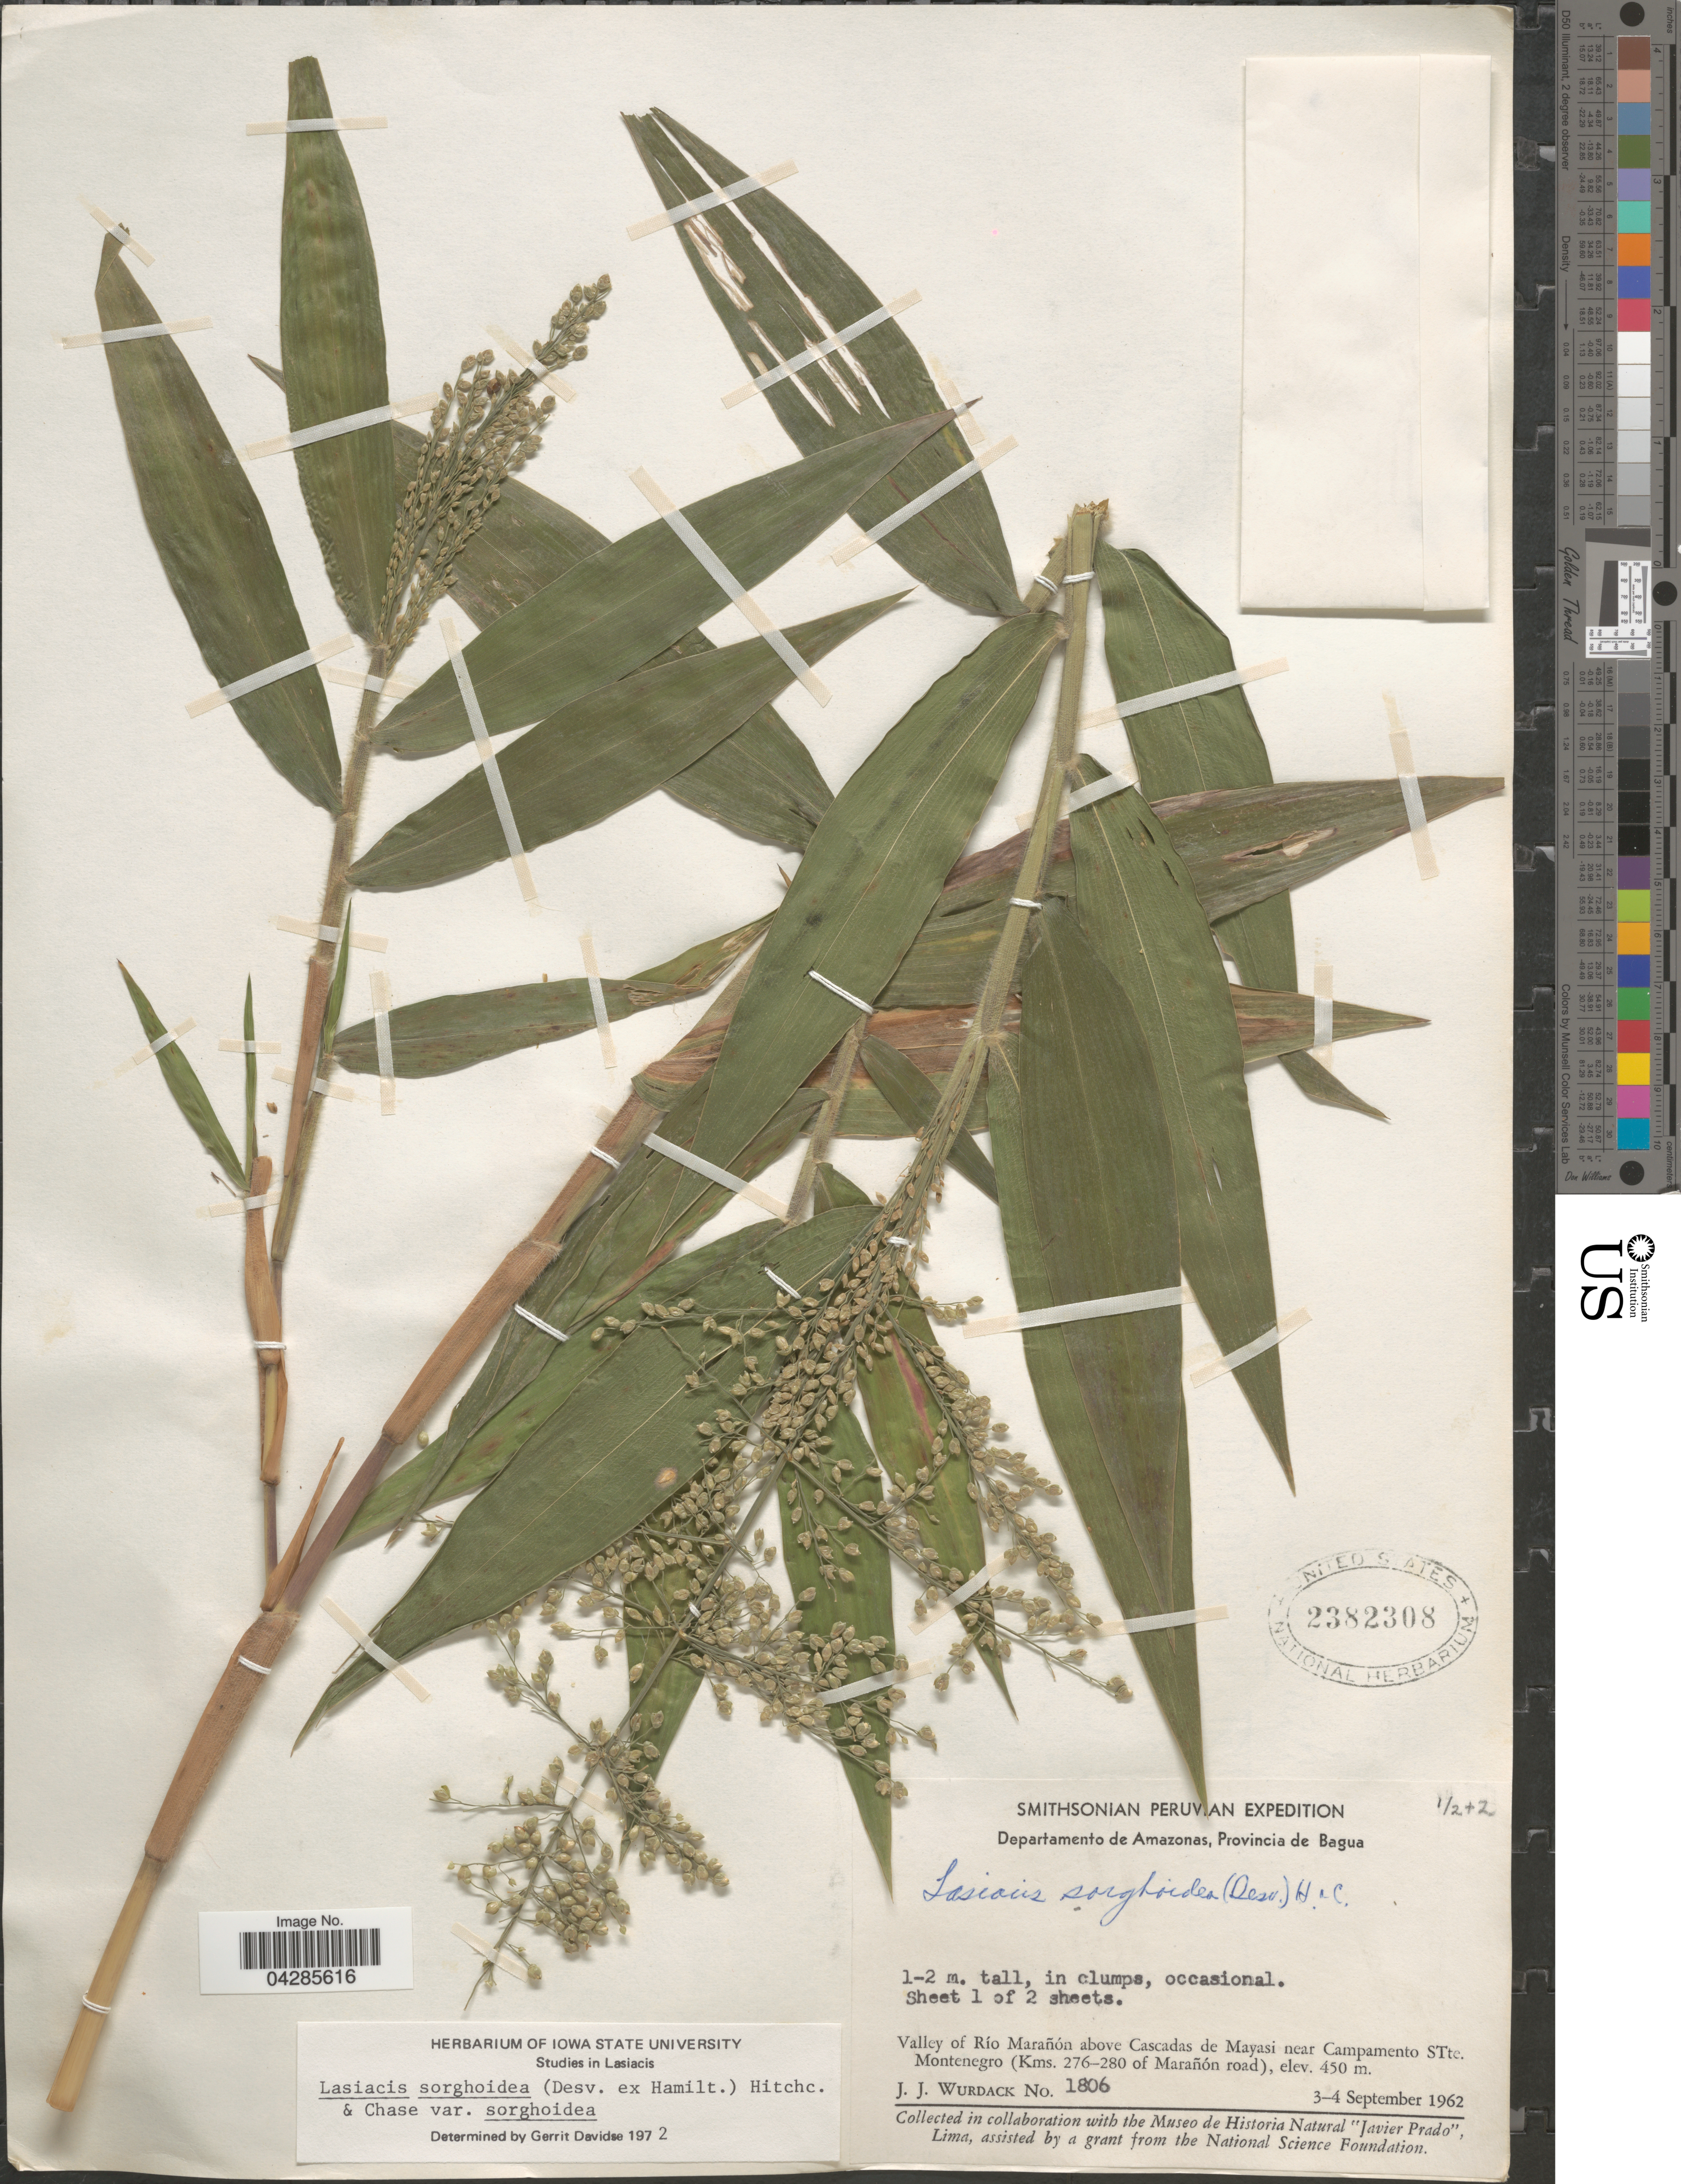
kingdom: Plantae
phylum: Tracheophyta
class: Liliopsida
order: Poales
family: Poaceae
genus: Lasiacis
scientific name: Lasiacis sorghoidea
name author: (Desv. ex Ham.) Hitchc. & Chase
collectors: J. J. Wurdack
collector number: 1806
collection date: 1962-09-03/1962-09-04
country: Peru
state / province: Amazonas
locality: Smithsonian Peruvian Expedition. Departamento de Amazonas, Provincia de Bagua. Valley of Río Marañón, above Cascadas de Mayasi near Campamento STte. Montenegro (Kms. 276-280 of Marañón road).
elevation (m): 450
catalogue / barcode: US 2382308